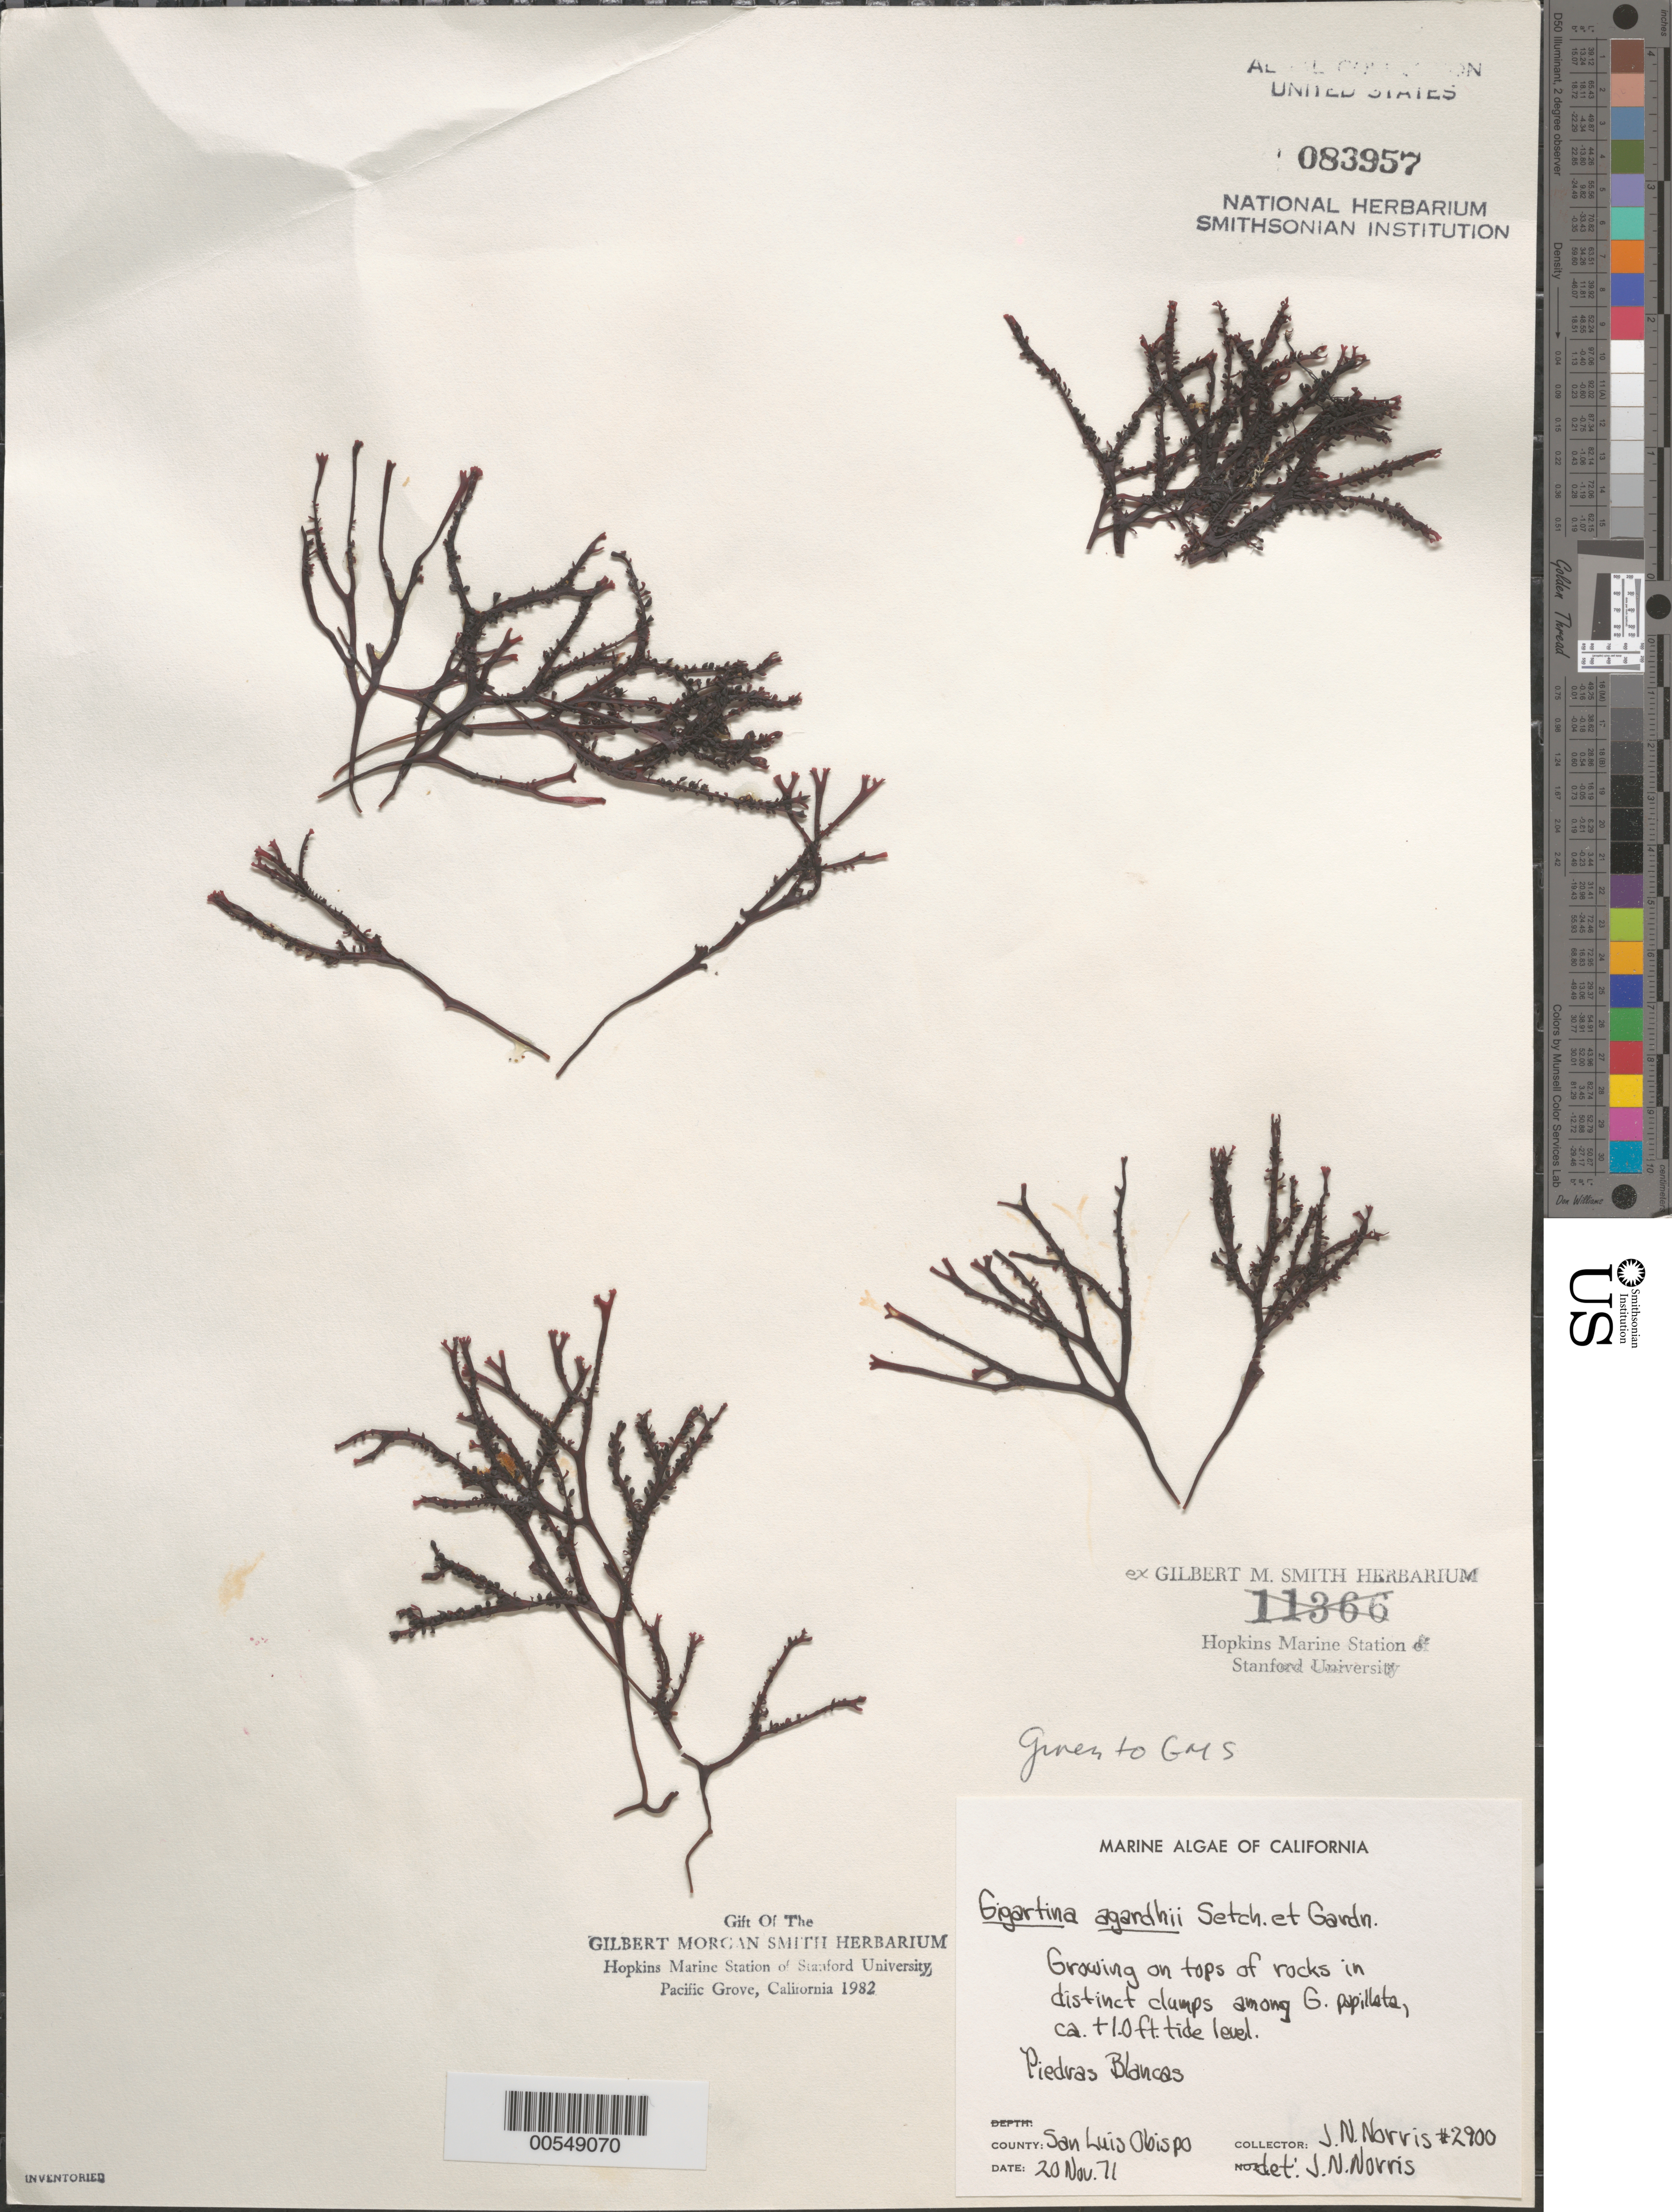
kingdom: Plantae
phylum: Rhodophyta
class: Florideophyceae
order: Gigartinales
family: Phyllophoraceae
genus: Mastocarpus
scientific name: Mastocarpus agardhii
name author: (Setchell & N.L. Gardner) S.C. Lindstrom et al.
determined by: Algae name updating Project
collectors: J. N. Norris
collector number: JN-2900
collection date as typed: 20 Nov 1971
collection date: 1971-11-20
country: United States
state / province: California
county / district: San Luis Obispo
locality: Piedras Blancas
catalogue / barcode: US 83957